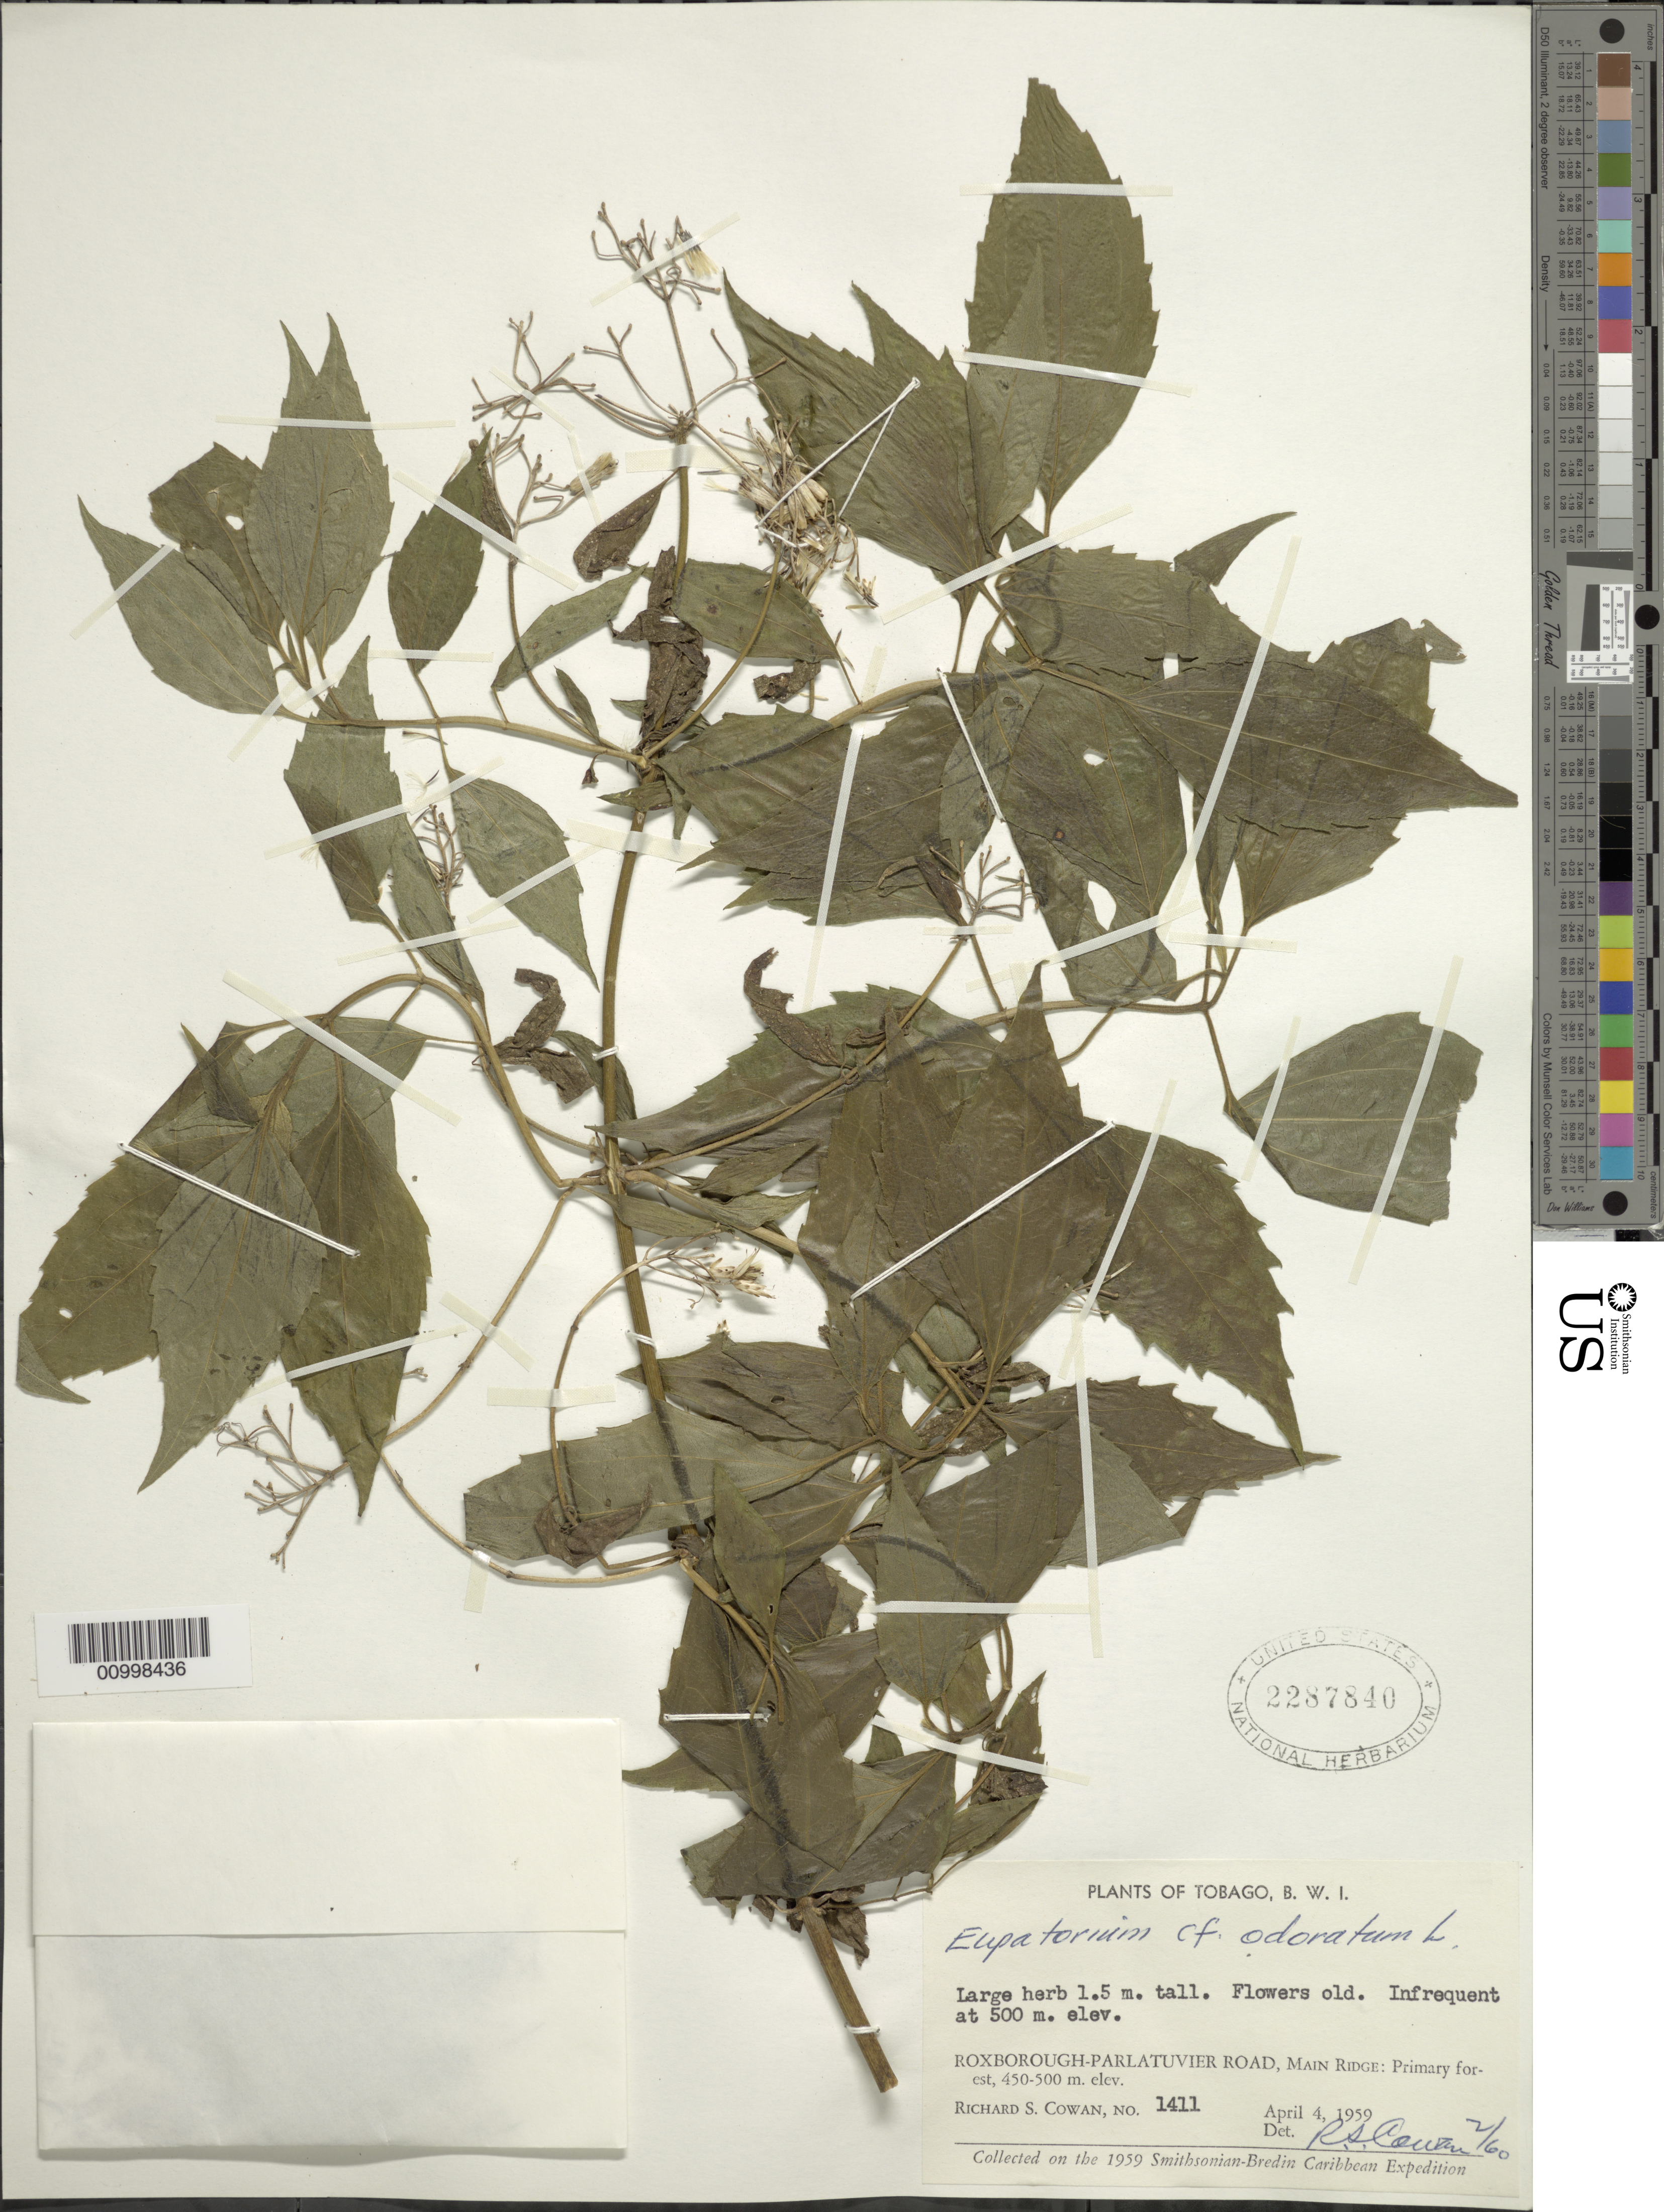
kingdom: Plantae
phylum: Tracheophyta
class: Magnoliopsida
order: Asterales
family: Asteraceae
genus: Chromolaena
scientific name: Chromolaena odorata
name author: (L.) R.M. King & H. Rob.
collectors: R. S. Cowan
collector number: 1411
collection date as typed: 04 Apr 1959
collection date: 1959-04-04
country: Trinidad and Tobago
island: Tobago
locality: Roxborough-Parlatuvier Road, Main Ridge: Primary forest, infrequent.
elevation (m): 500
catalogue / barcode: US 2287840